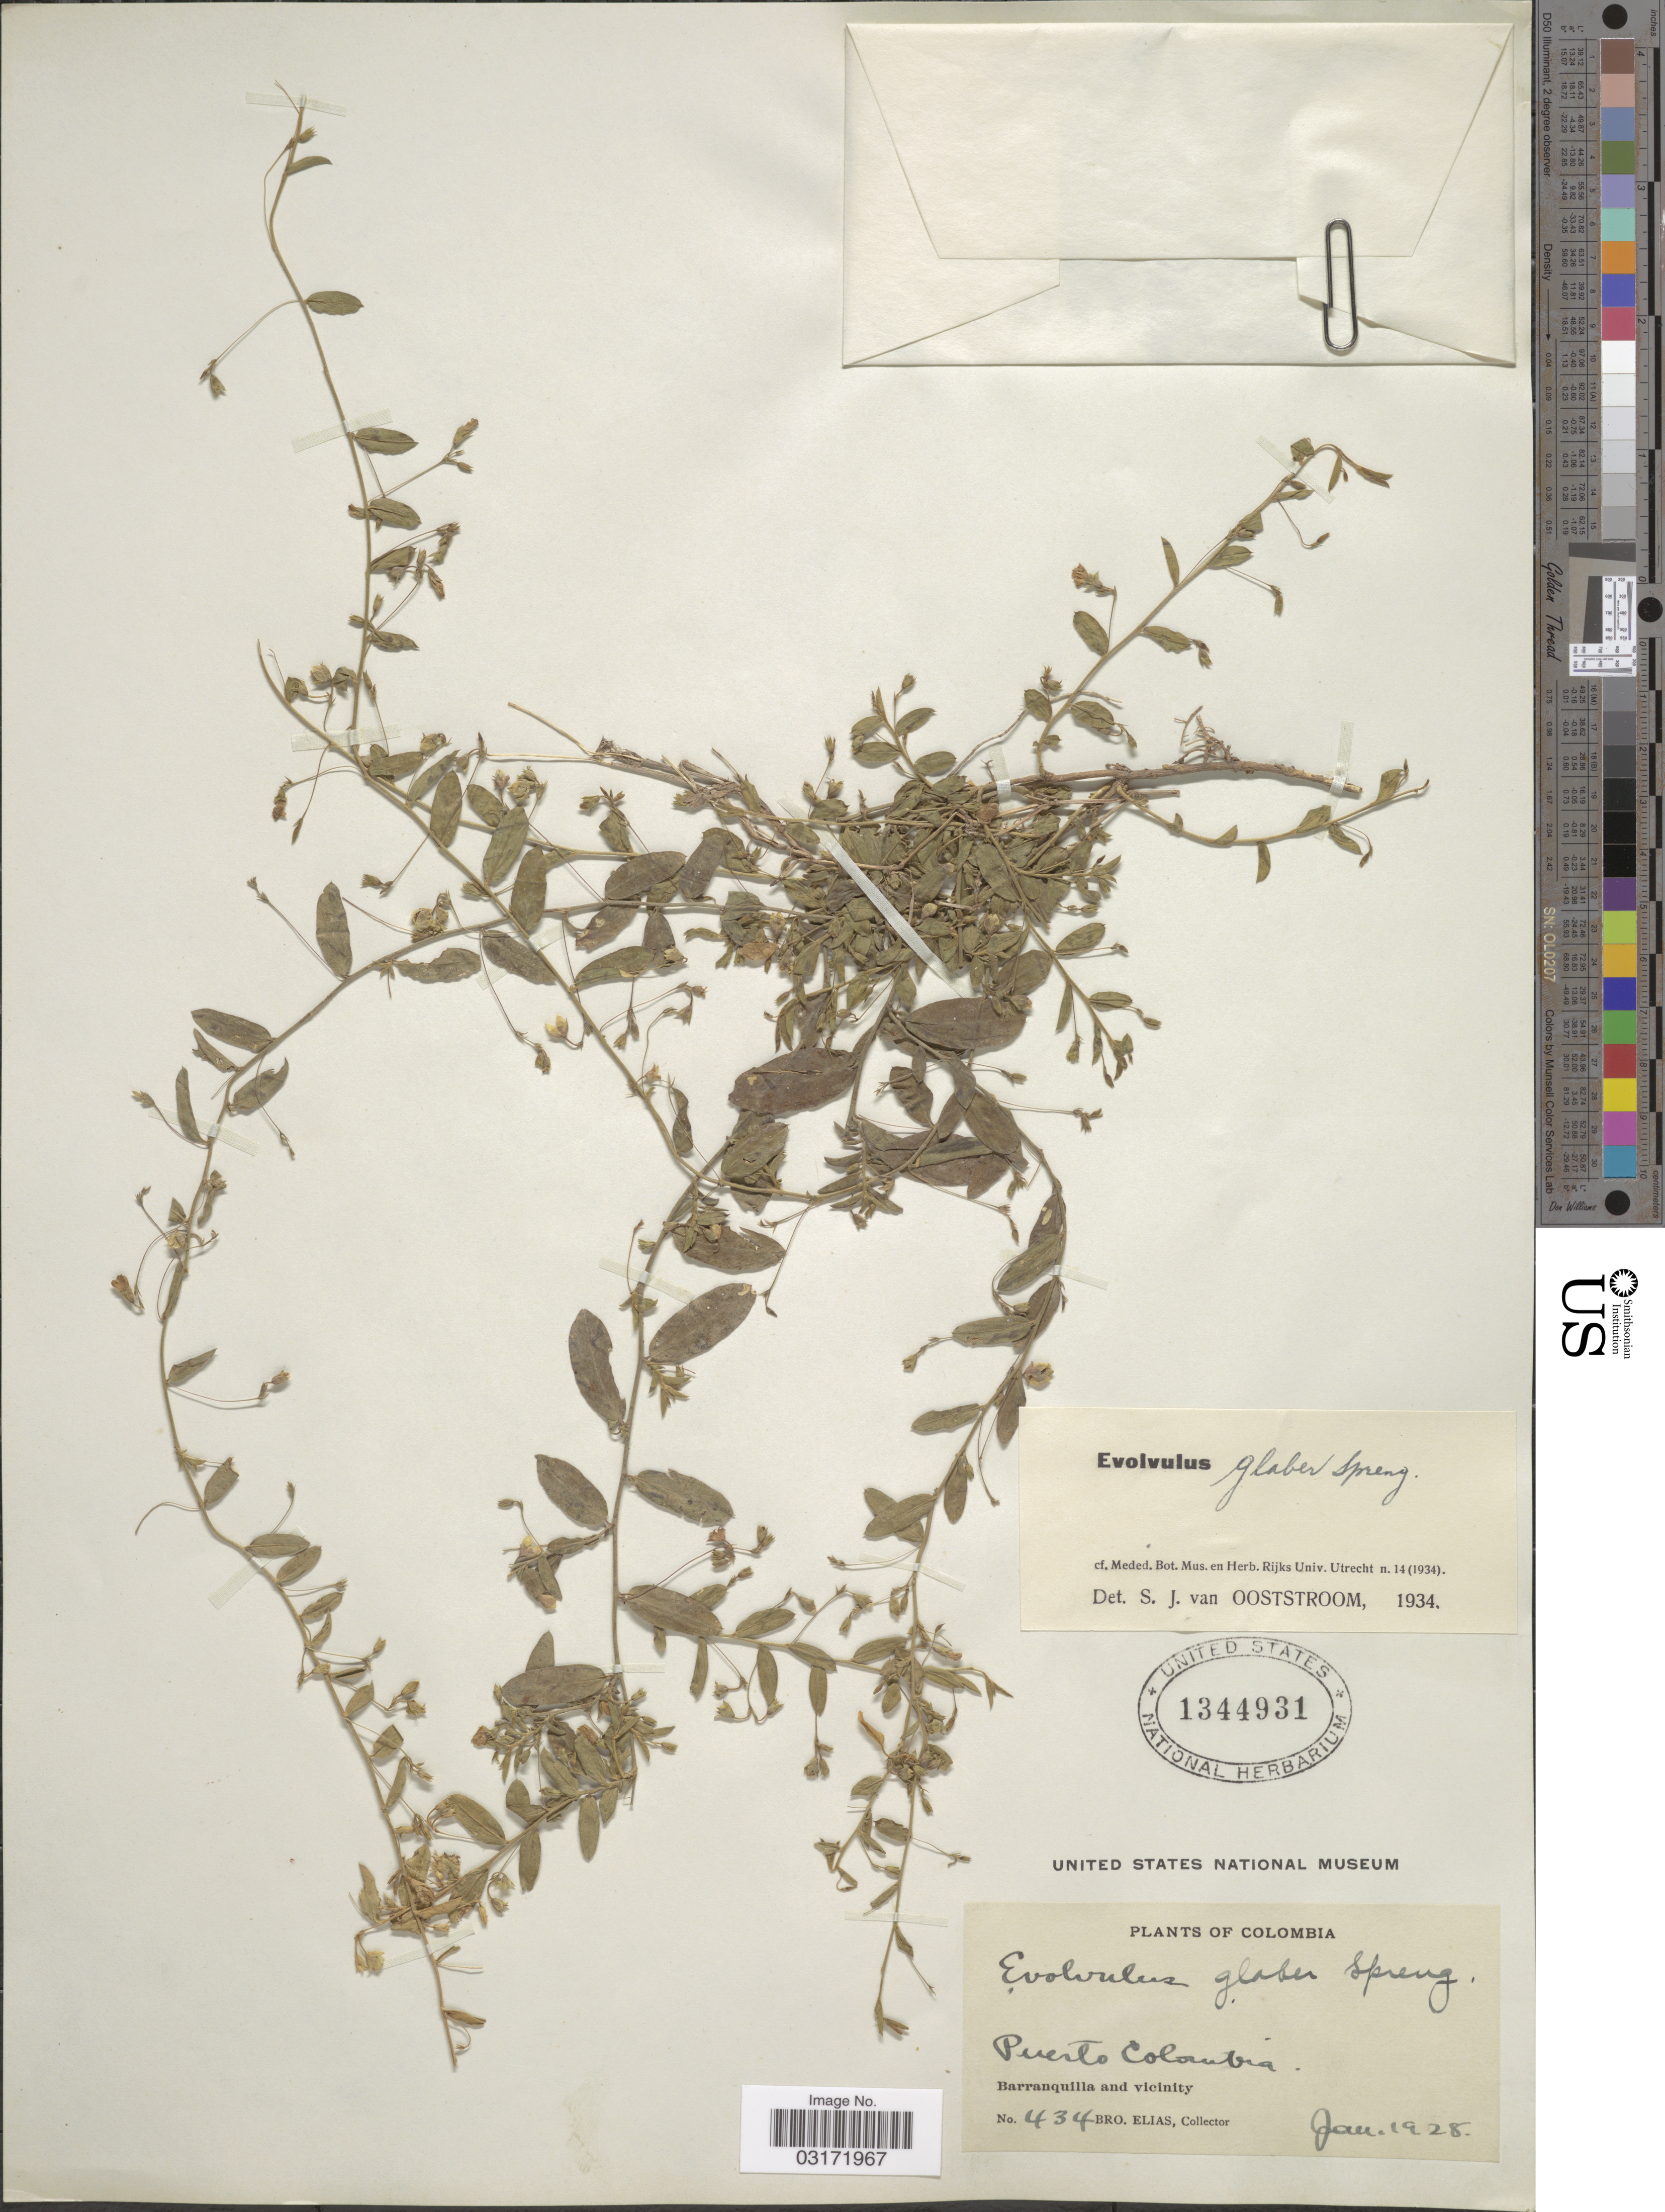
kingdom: Plantae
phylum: Tracheophyta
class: Magnoliopsida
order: Solanales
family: Convolvulaceae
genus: Evolvulus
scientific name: Evolvulus glaber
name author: Spreng.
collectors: Bro. Elias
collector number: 434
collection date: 1928-01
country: Colombia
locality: Puerto Colombia. Barranquilla and vicinity.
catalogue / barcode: US 1344931